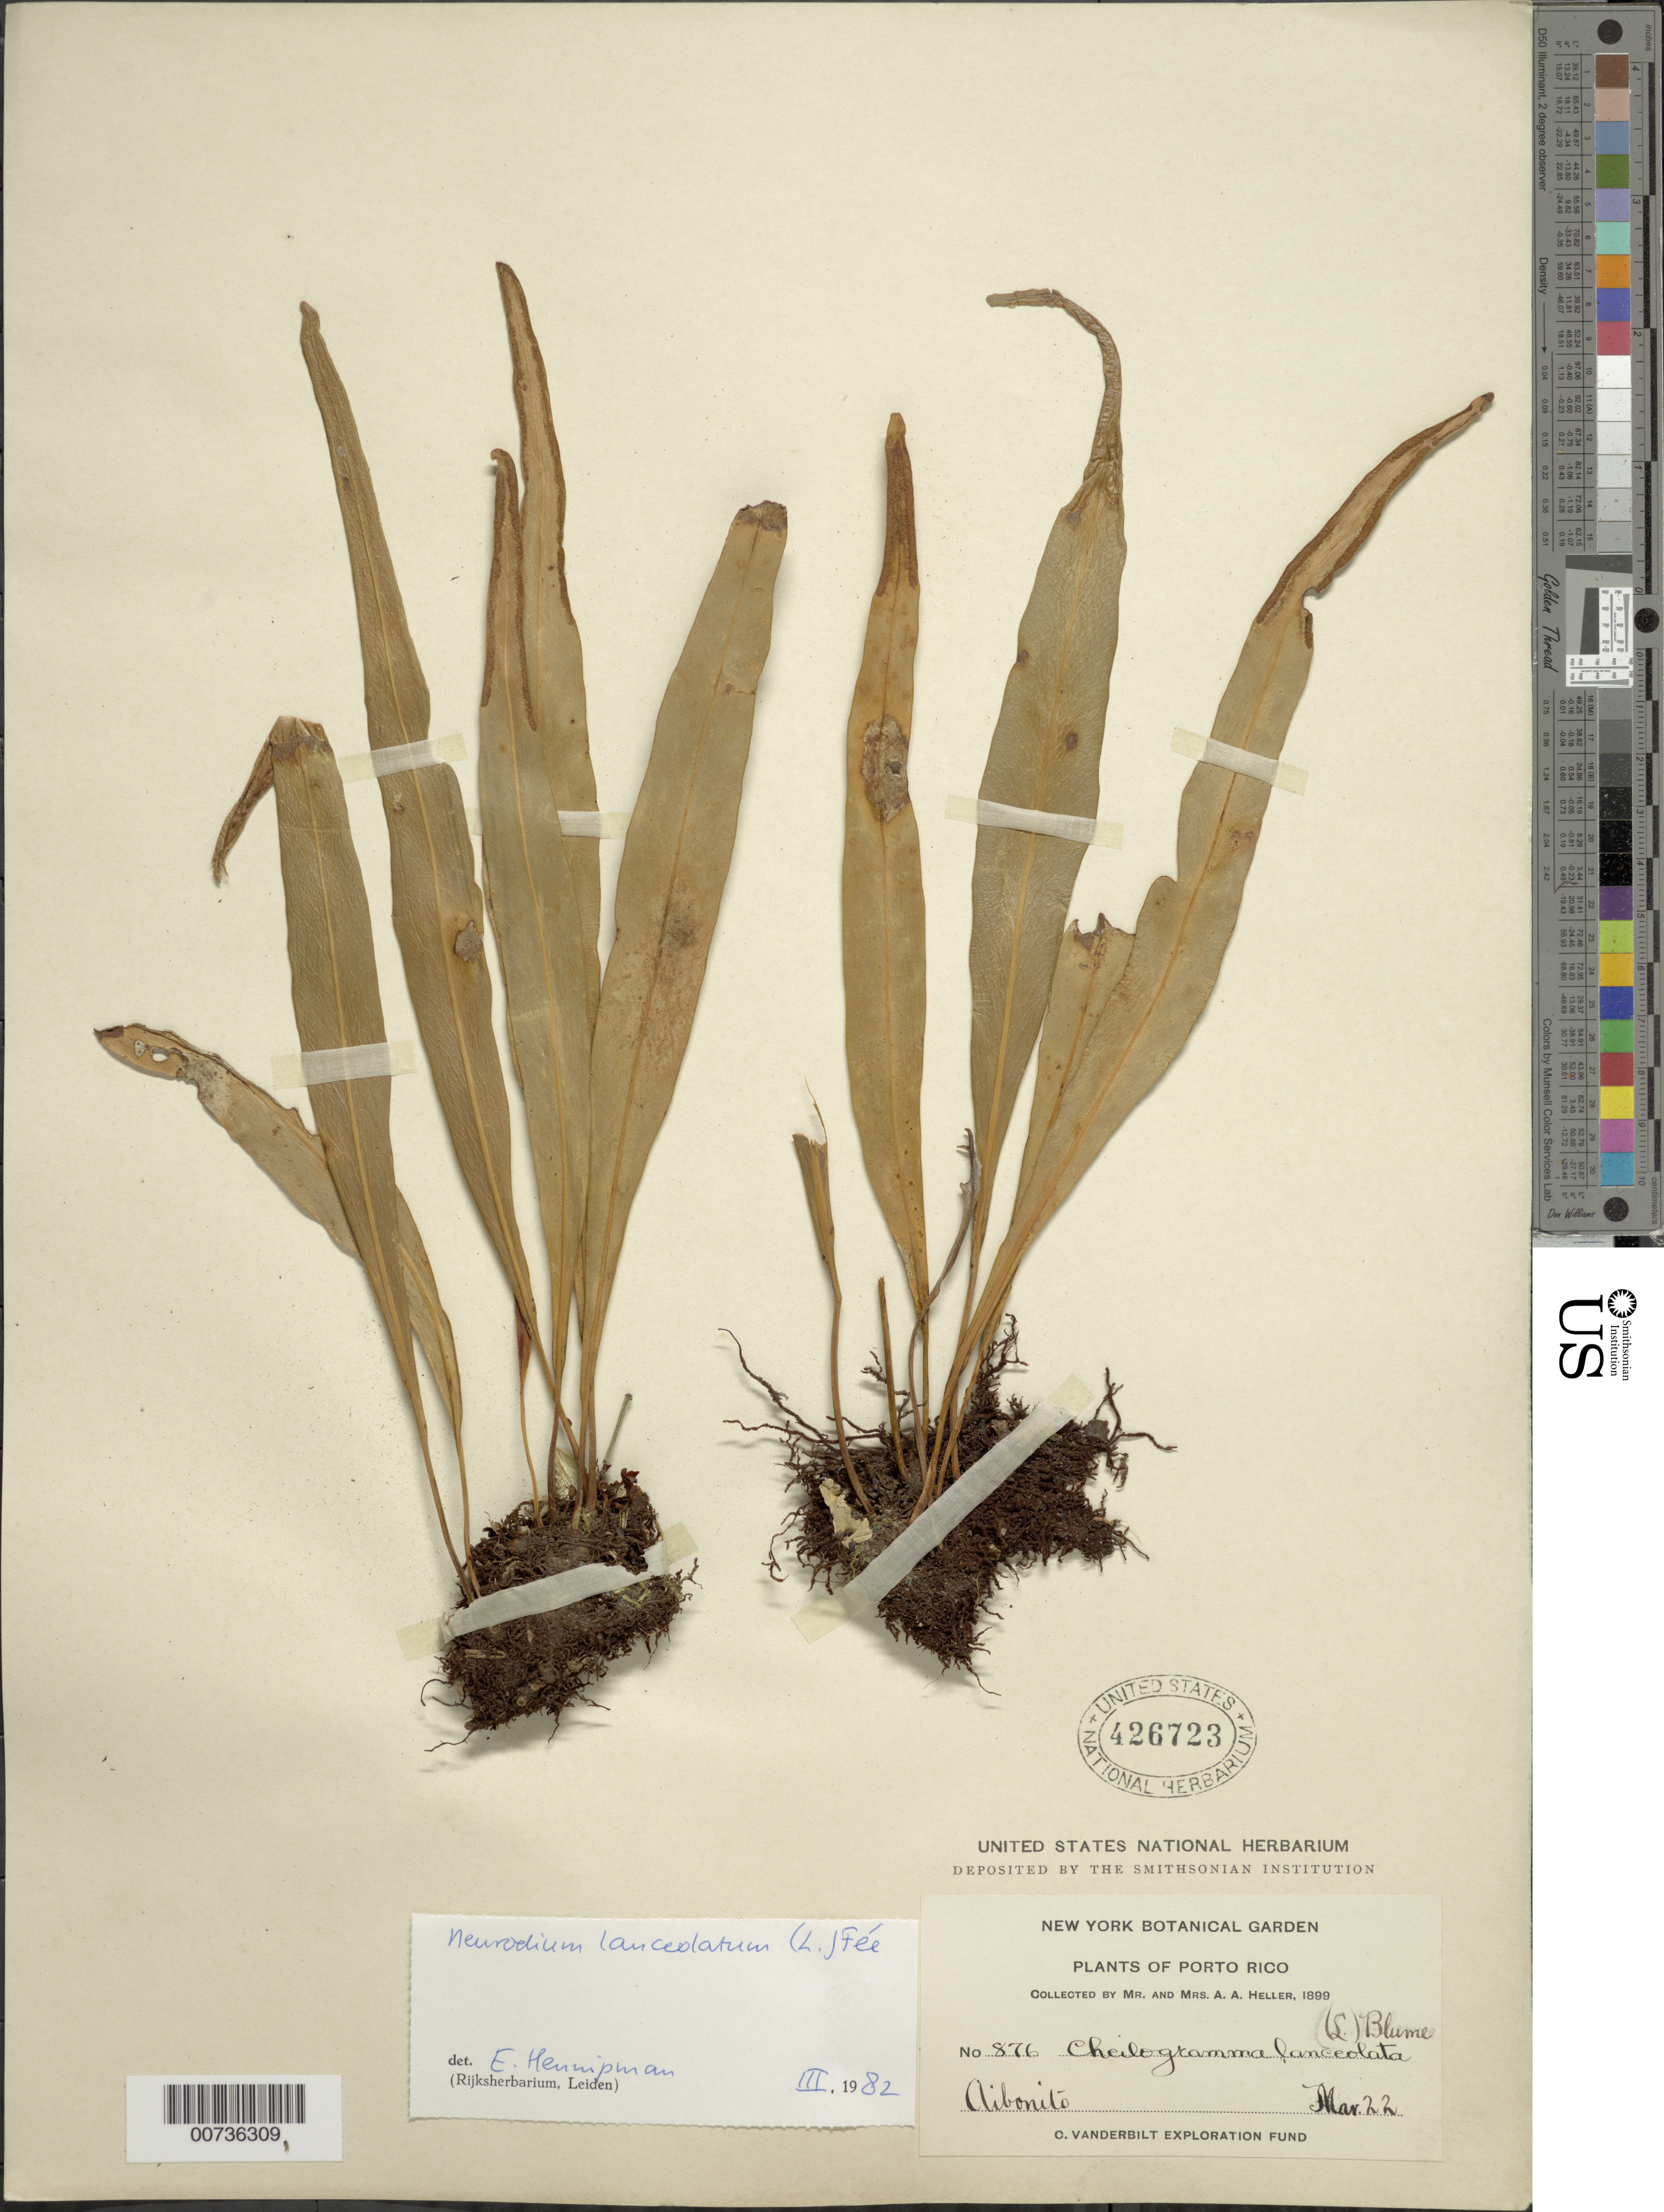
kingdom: Plantae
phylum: Tracheophyta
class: Polypodiopsida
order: Polypodiales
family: Polypodiaceae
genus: Pleopeltis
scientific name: Pleopeltis marginata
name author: A.R. Sm. & Tejero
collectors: A. A. Heller & E. G. Heller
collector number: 876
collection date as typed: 22 Mar 1899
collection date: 1899-03-22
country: Puerto Rico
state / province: Abonito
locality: Aibonito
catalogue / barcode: US 426723